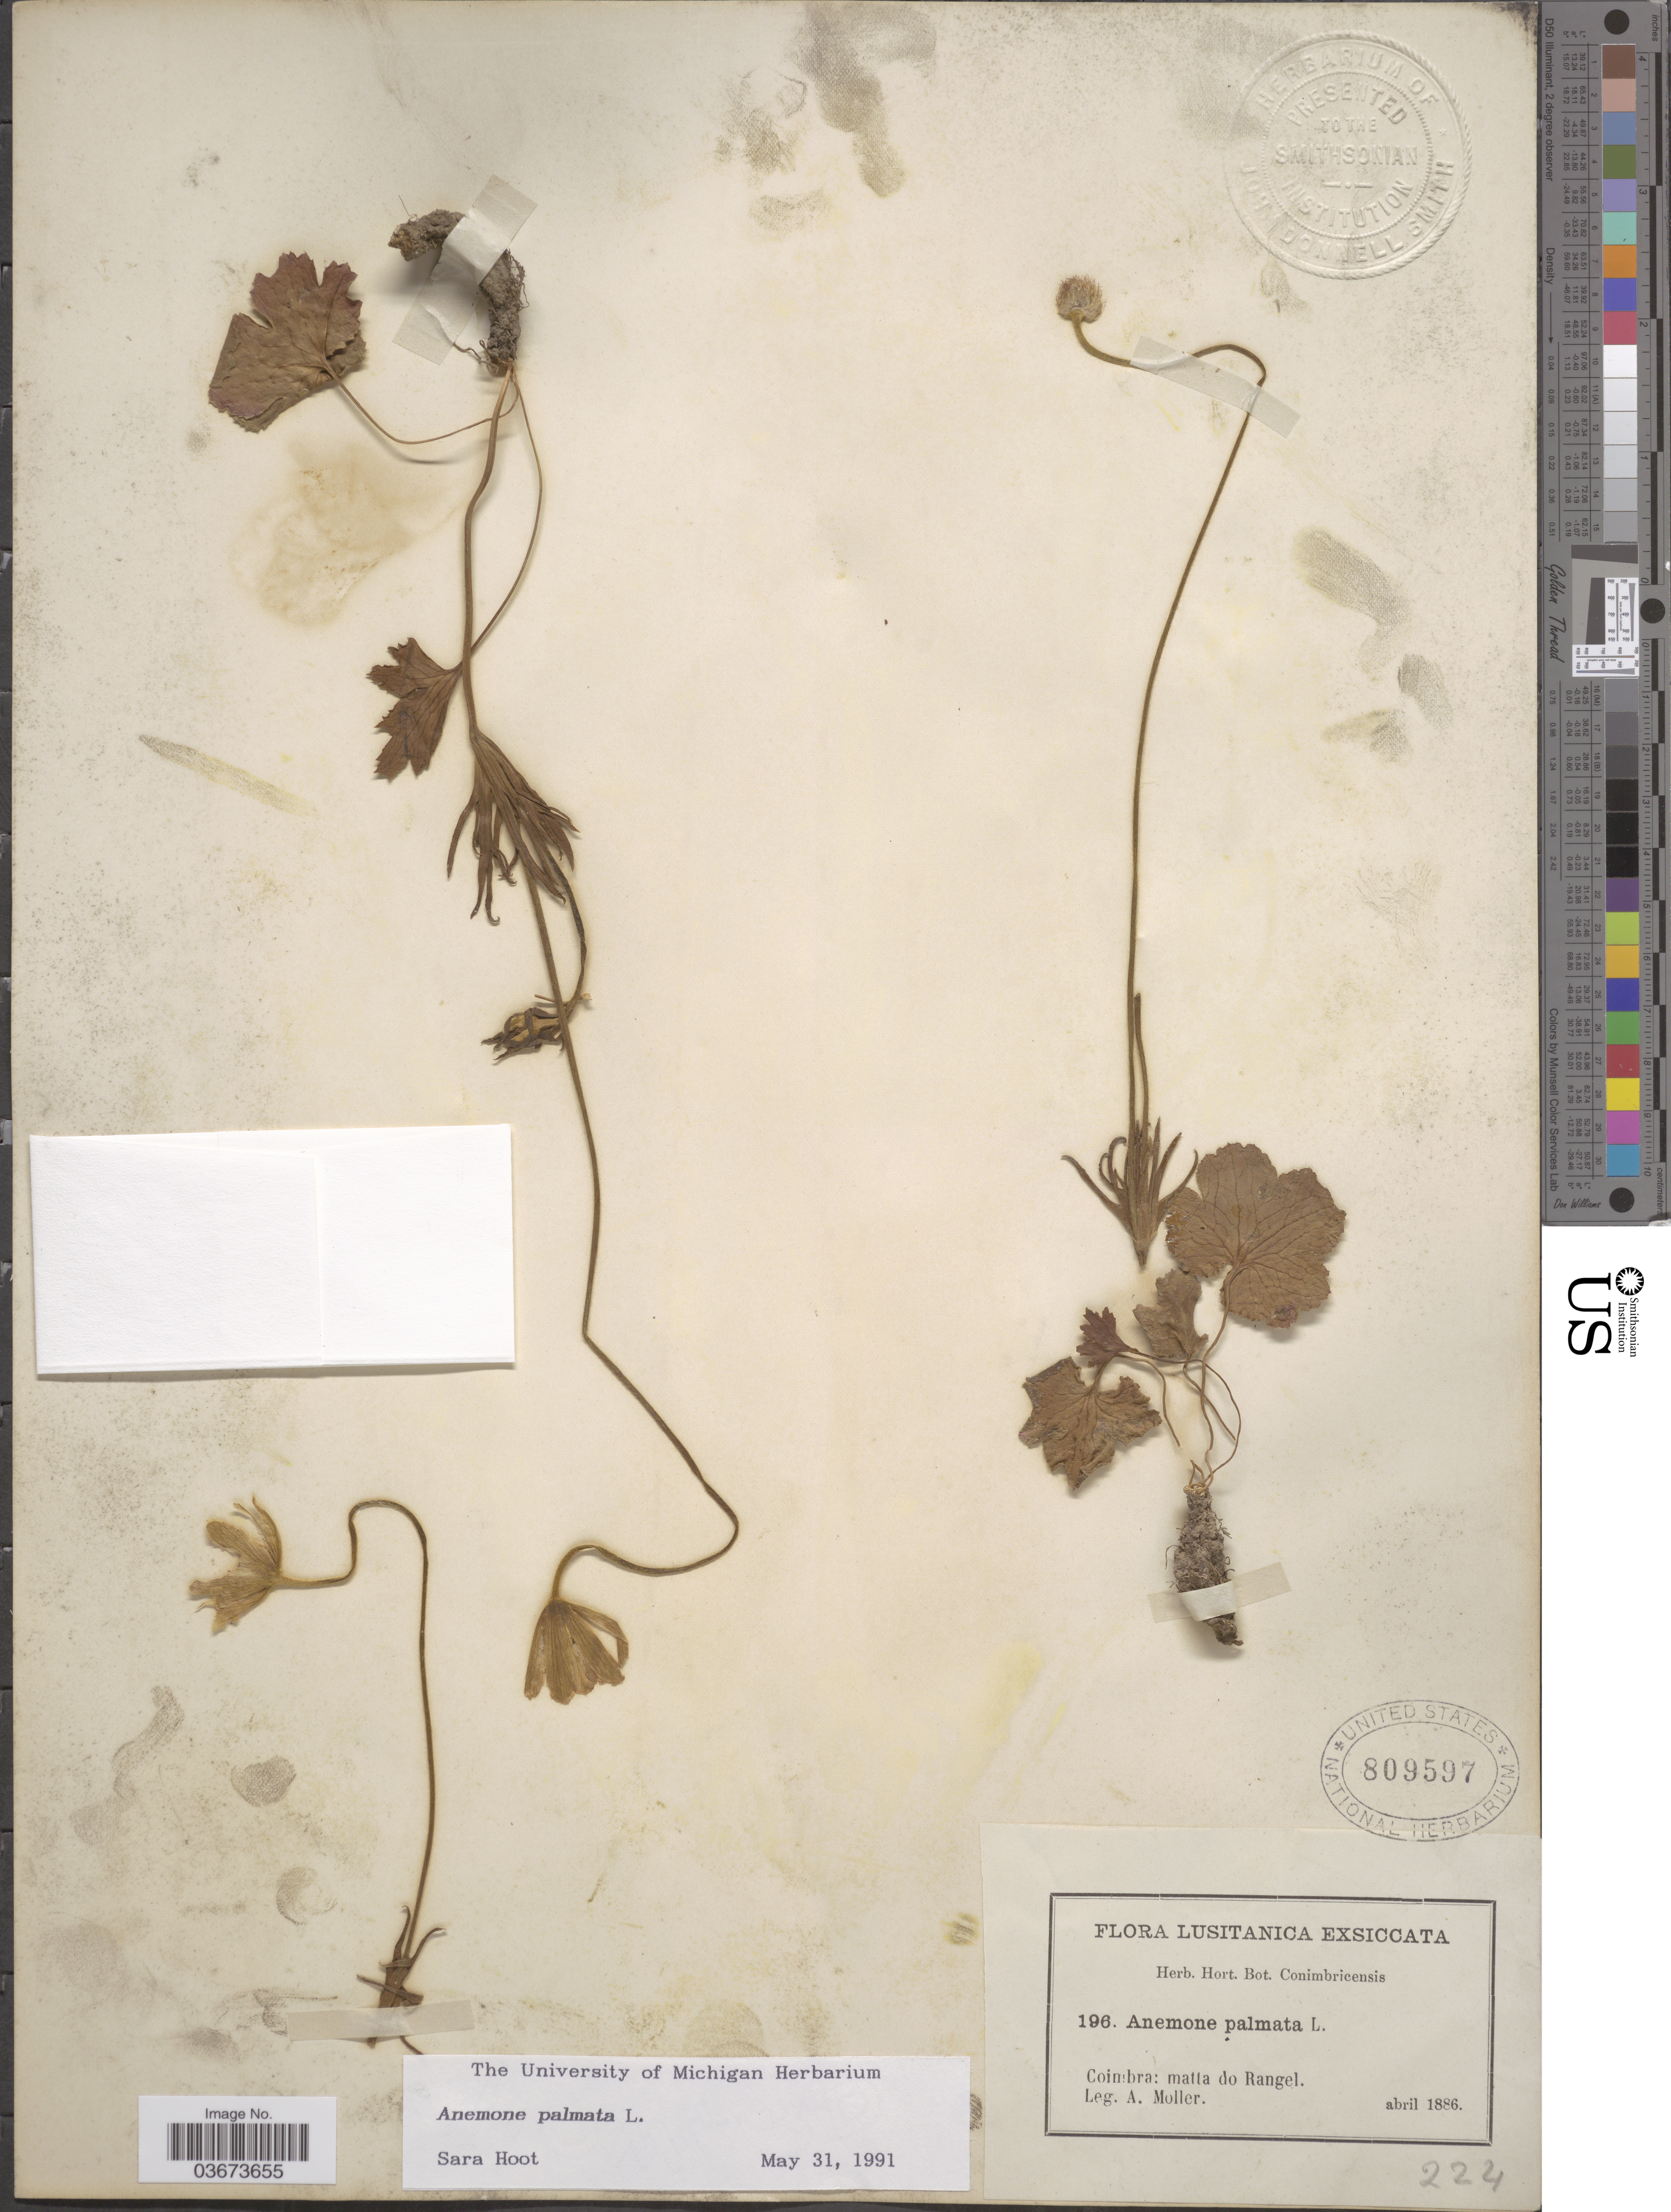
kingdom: Plantae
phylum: Tracheophyta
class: Magnoliopsida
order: Ranunculales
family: Ranunculaceae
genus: Anemone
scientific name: Anemone palmata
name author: L.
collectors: A. Moller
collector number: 196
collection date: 1886-04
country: Portugal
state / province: Coimbra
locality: Lusitanica. Matta do Rangel.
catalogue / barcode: US 809597